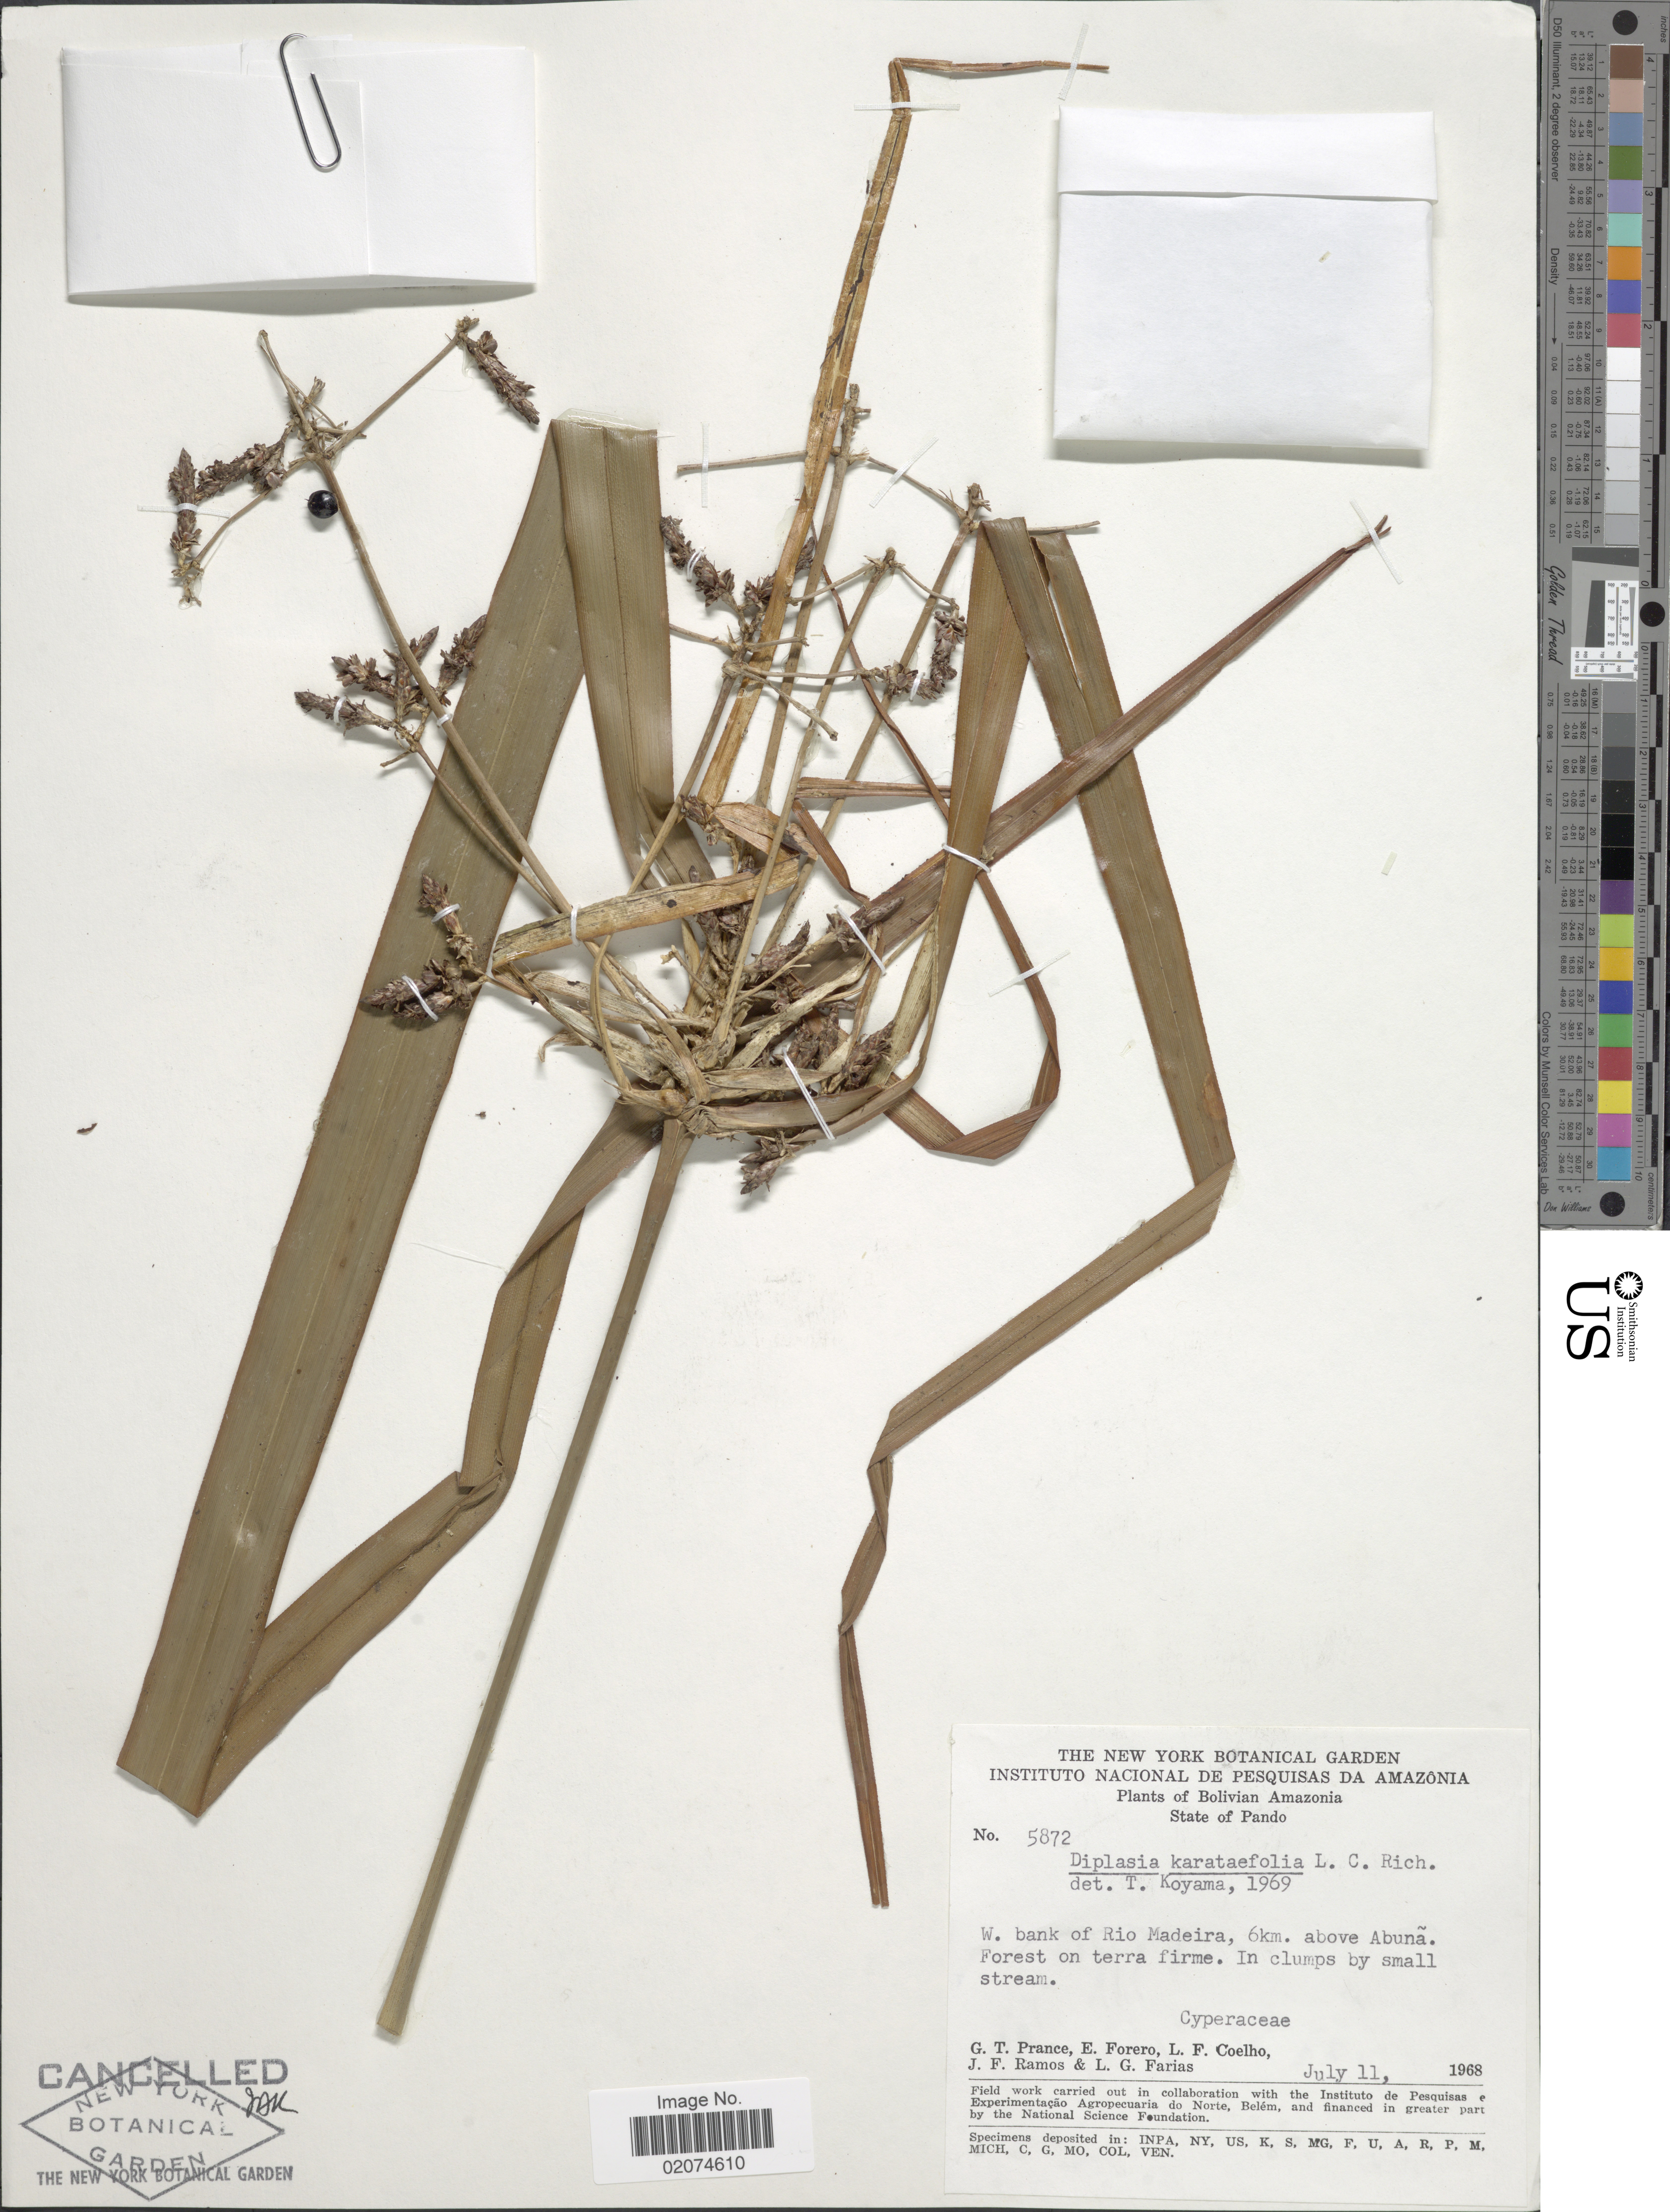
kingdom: Plantae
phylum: Tracheophyta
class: Liliopsida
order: Poales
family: Cyperaceae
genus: Diplasia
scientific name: Diplasia karatifolia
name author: Rich.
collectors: G. T. Prance, E. Forero, L. F. Coelho, J. F. Ramos & L. G. Farias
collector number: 5872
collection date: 1968-07-11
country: Bolivia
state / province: Pando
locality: Bolivian Amazonia, State of Pando. W. bank of Rio Madeira, 6 km. above Abuna Forest on terra firme.